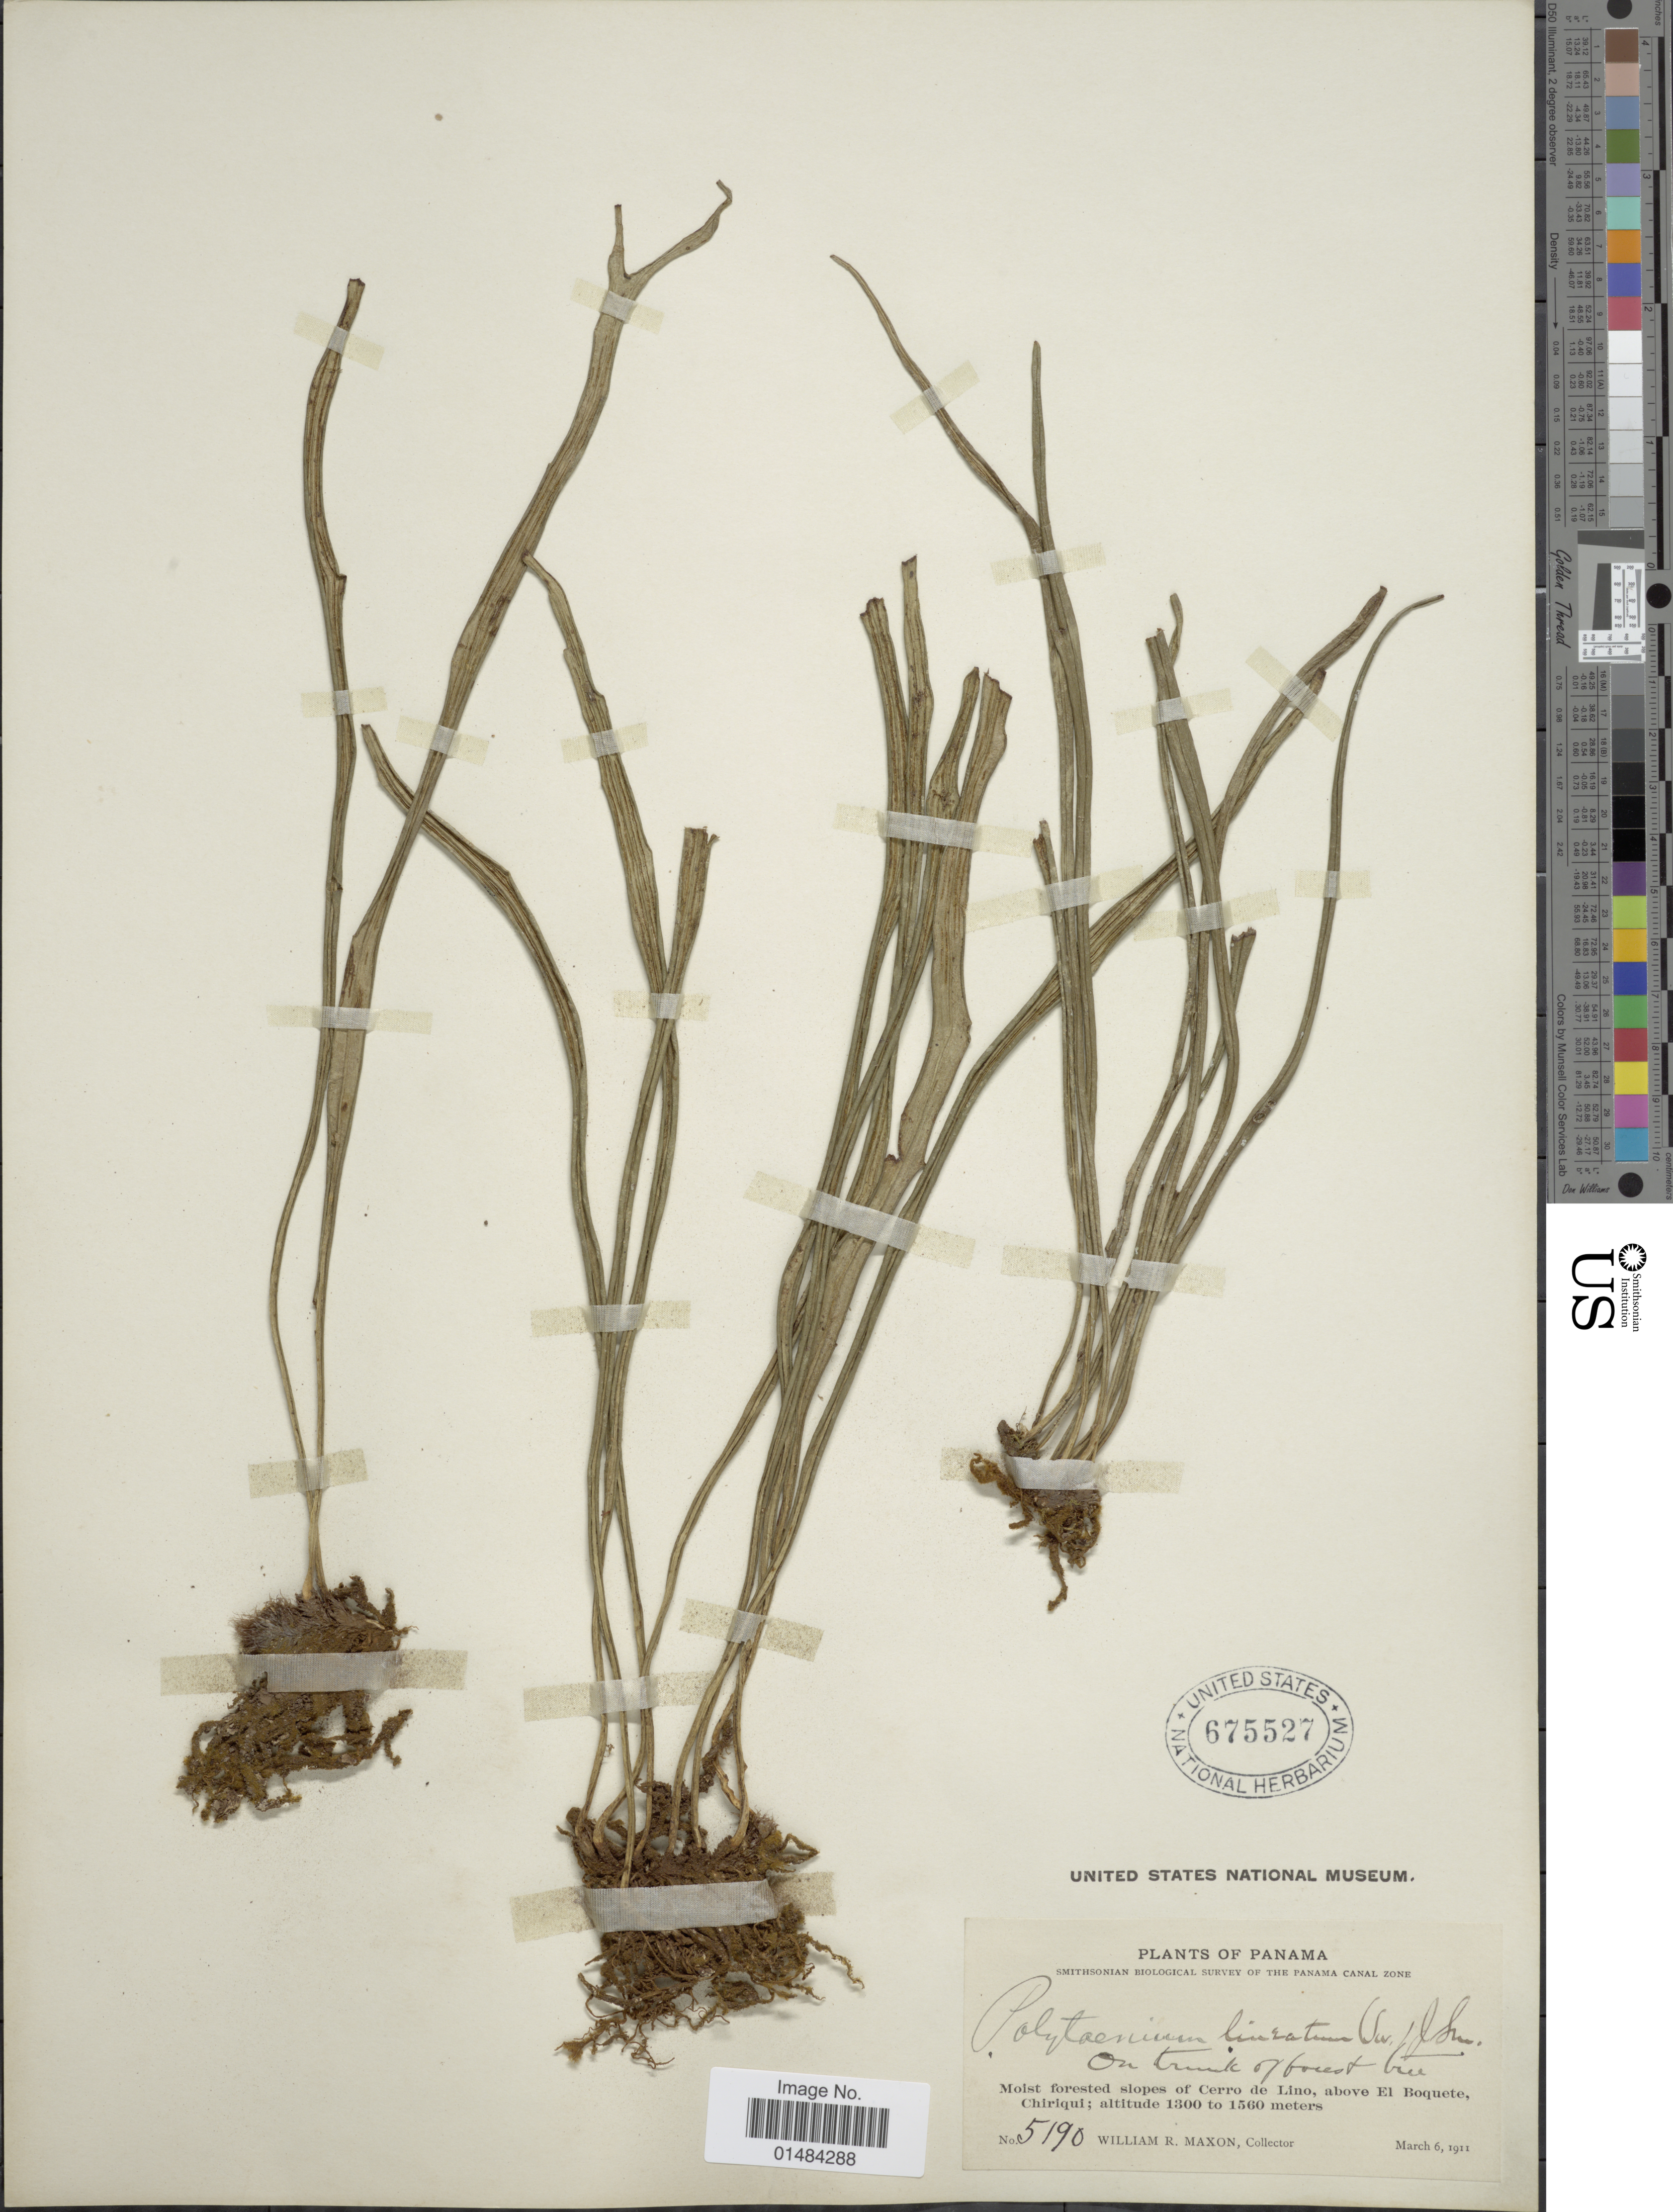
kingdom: Plantae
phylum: Tracheophyta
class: Polypodiopsida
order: Polypodiales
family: Pteridaceae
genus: Polytaenium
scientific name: Polytaenium lineatum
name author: (Sw.) J. Sm.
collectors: W. R. Maxon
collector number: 5190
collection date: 1911-03-06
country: Panama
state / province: Chiriqui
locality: Panama, Canal Zone, Moist forested slopes of Cerro de Lino, above El Boquete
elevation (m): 1300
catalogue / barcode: US 675527